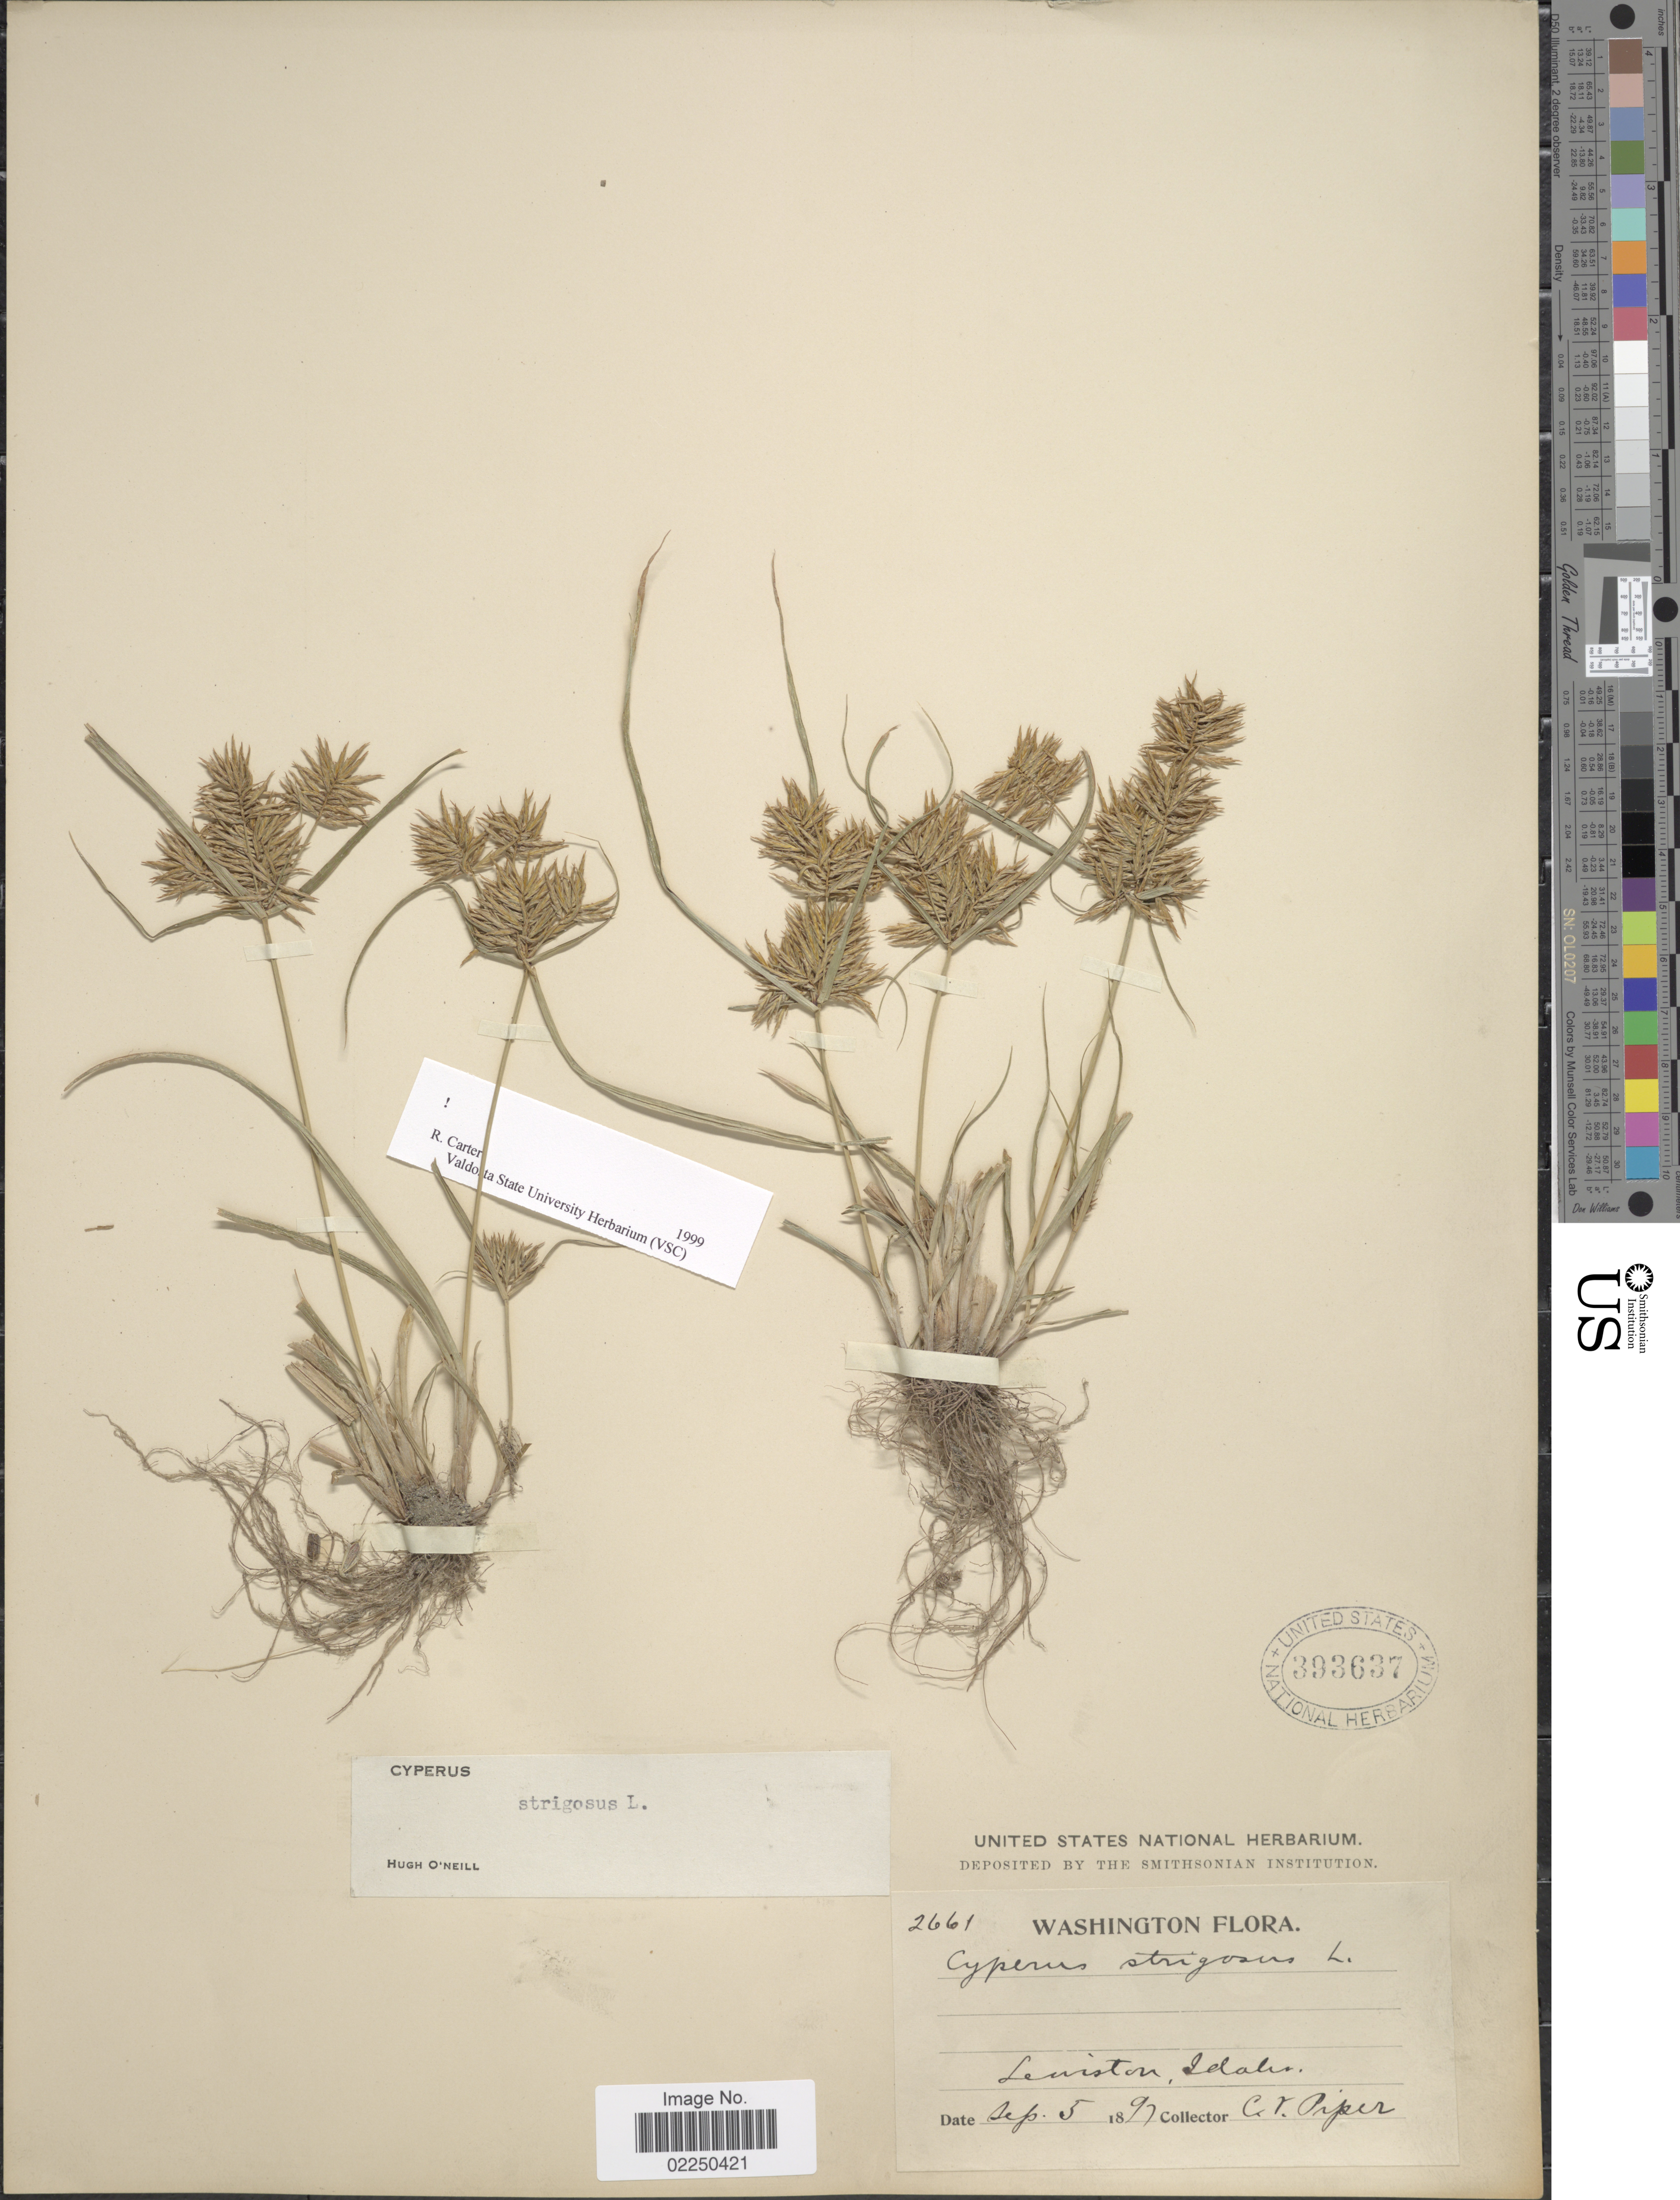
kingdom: Plantae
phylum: Tracheophyta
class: Liliopsida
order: Poales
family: Cyperaceae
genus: Cyperus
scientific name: Cyperus strigosus L.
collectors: C. V. Piper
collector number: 2661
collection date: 1897-09-05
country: United States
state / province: Idaho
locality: Lewiston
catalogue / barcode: US 393637